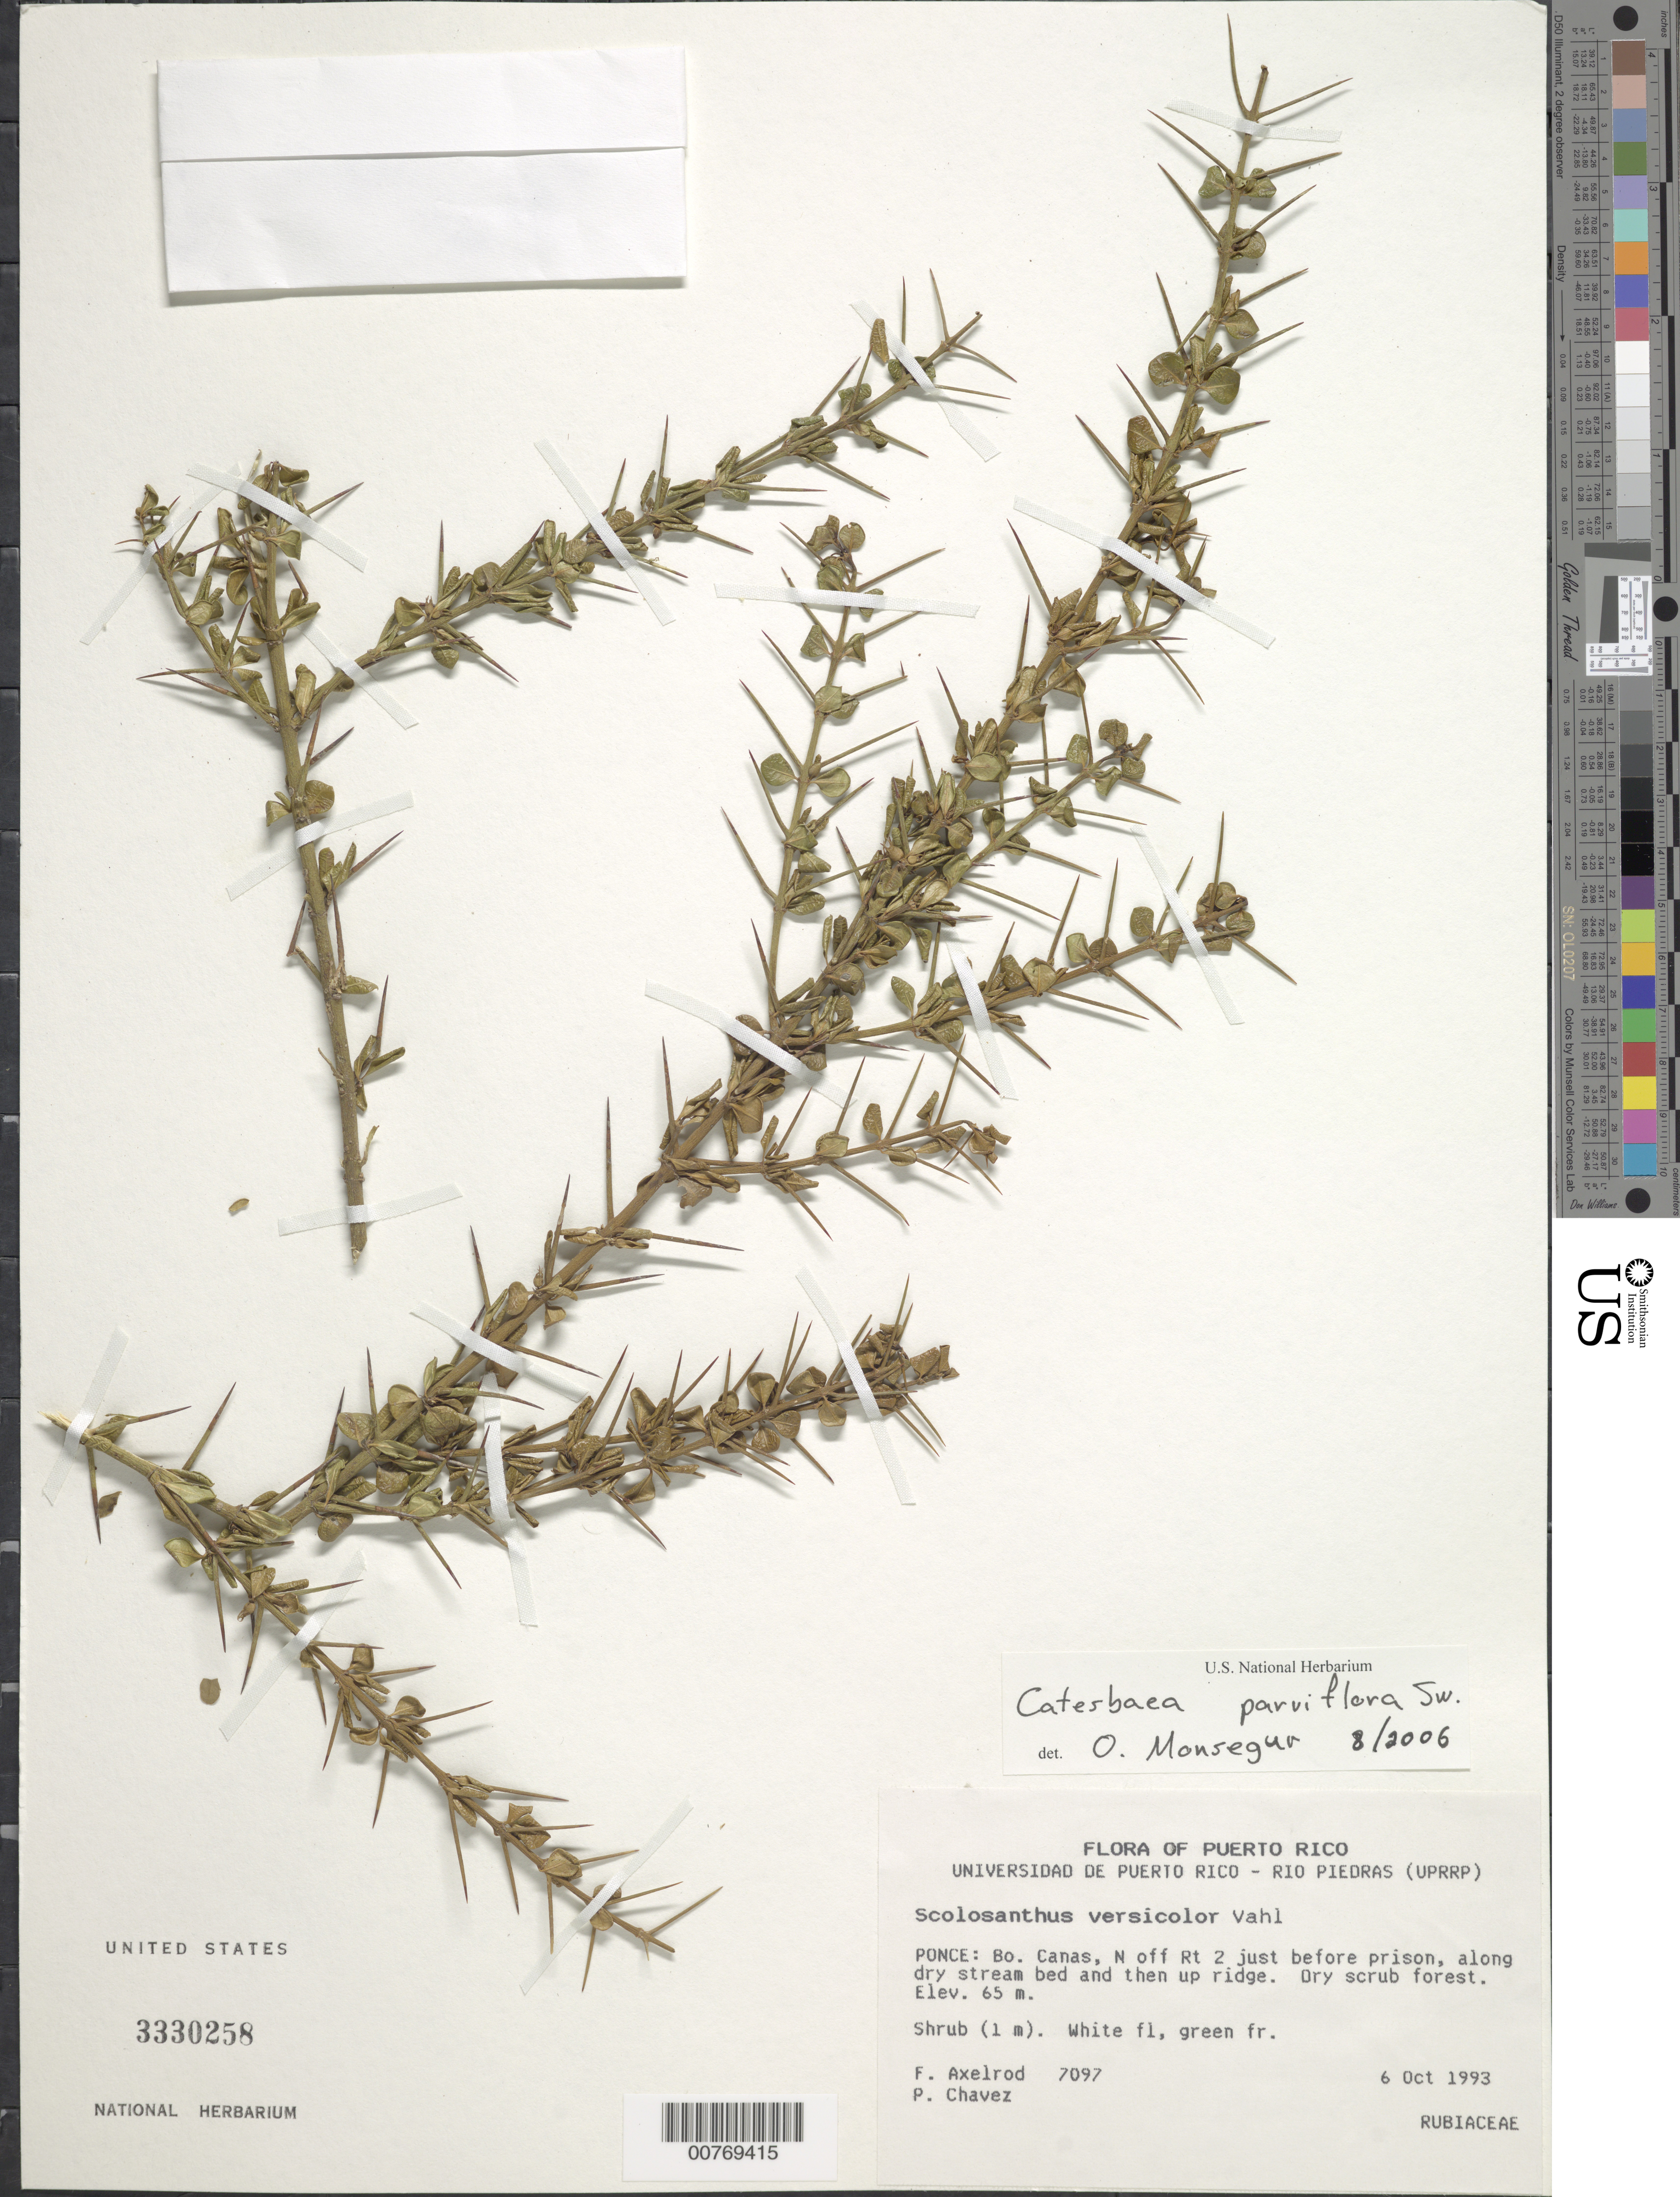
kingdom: Plantae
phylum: Tracheophyta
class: Magnoliopsida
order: Gentianales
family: Rubiaceae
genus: Scolosanthus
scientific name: Scolosanthus versicolor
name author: Vahl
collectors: F. S. Axelrod & P. Chavez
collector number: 7097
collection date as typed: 06 Oct 1993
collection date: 1993-10-06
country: Puerto Rico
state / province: Ponce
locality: Ponce: Bo. Canas, N off Rt 2 just before prison, along dry stream bed and then up ridge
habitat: Dry scrub forest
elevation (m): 65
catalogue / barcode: US 3330258